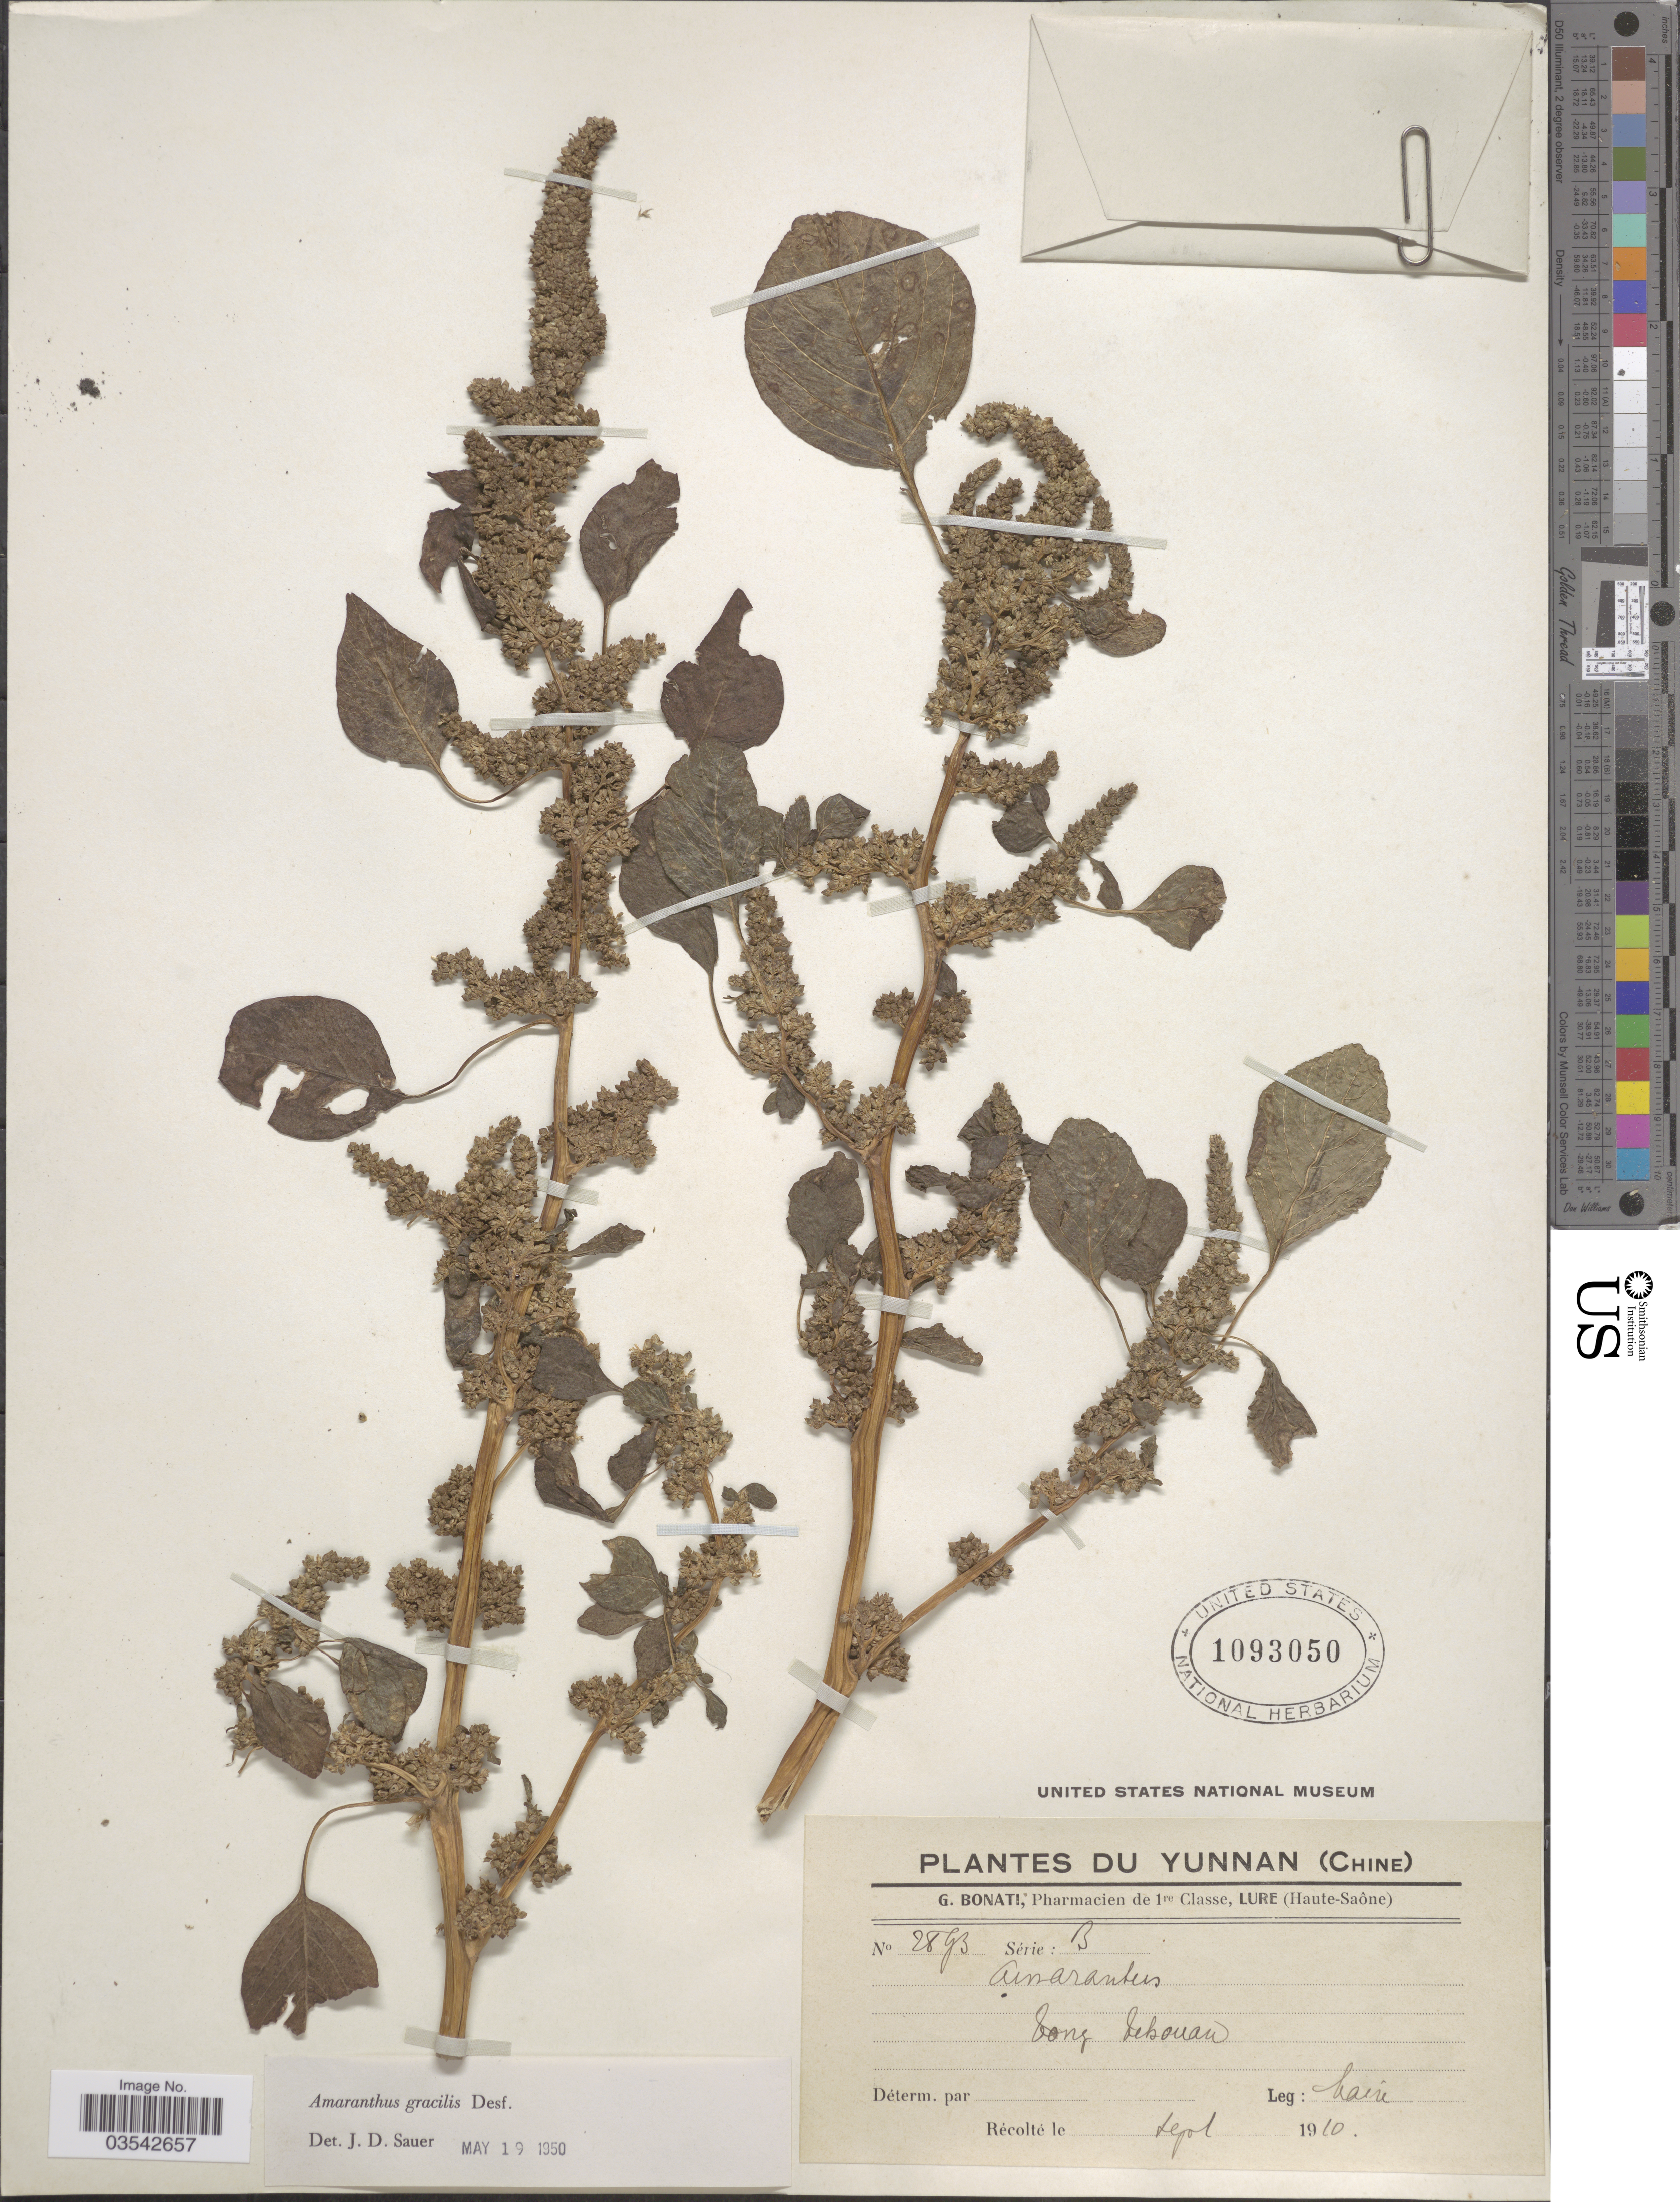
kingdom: Plantae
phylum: Tracheophyta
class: Magnoliopsida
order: Caryophyllales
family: Amaranthaceae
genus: Amaranthus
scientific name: Amaranthus viridis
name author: L.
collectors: Maire, --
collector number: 2893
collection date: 1910-09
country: China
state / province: Yunnan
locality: Tong Tchouan.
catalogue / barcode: US 1093050